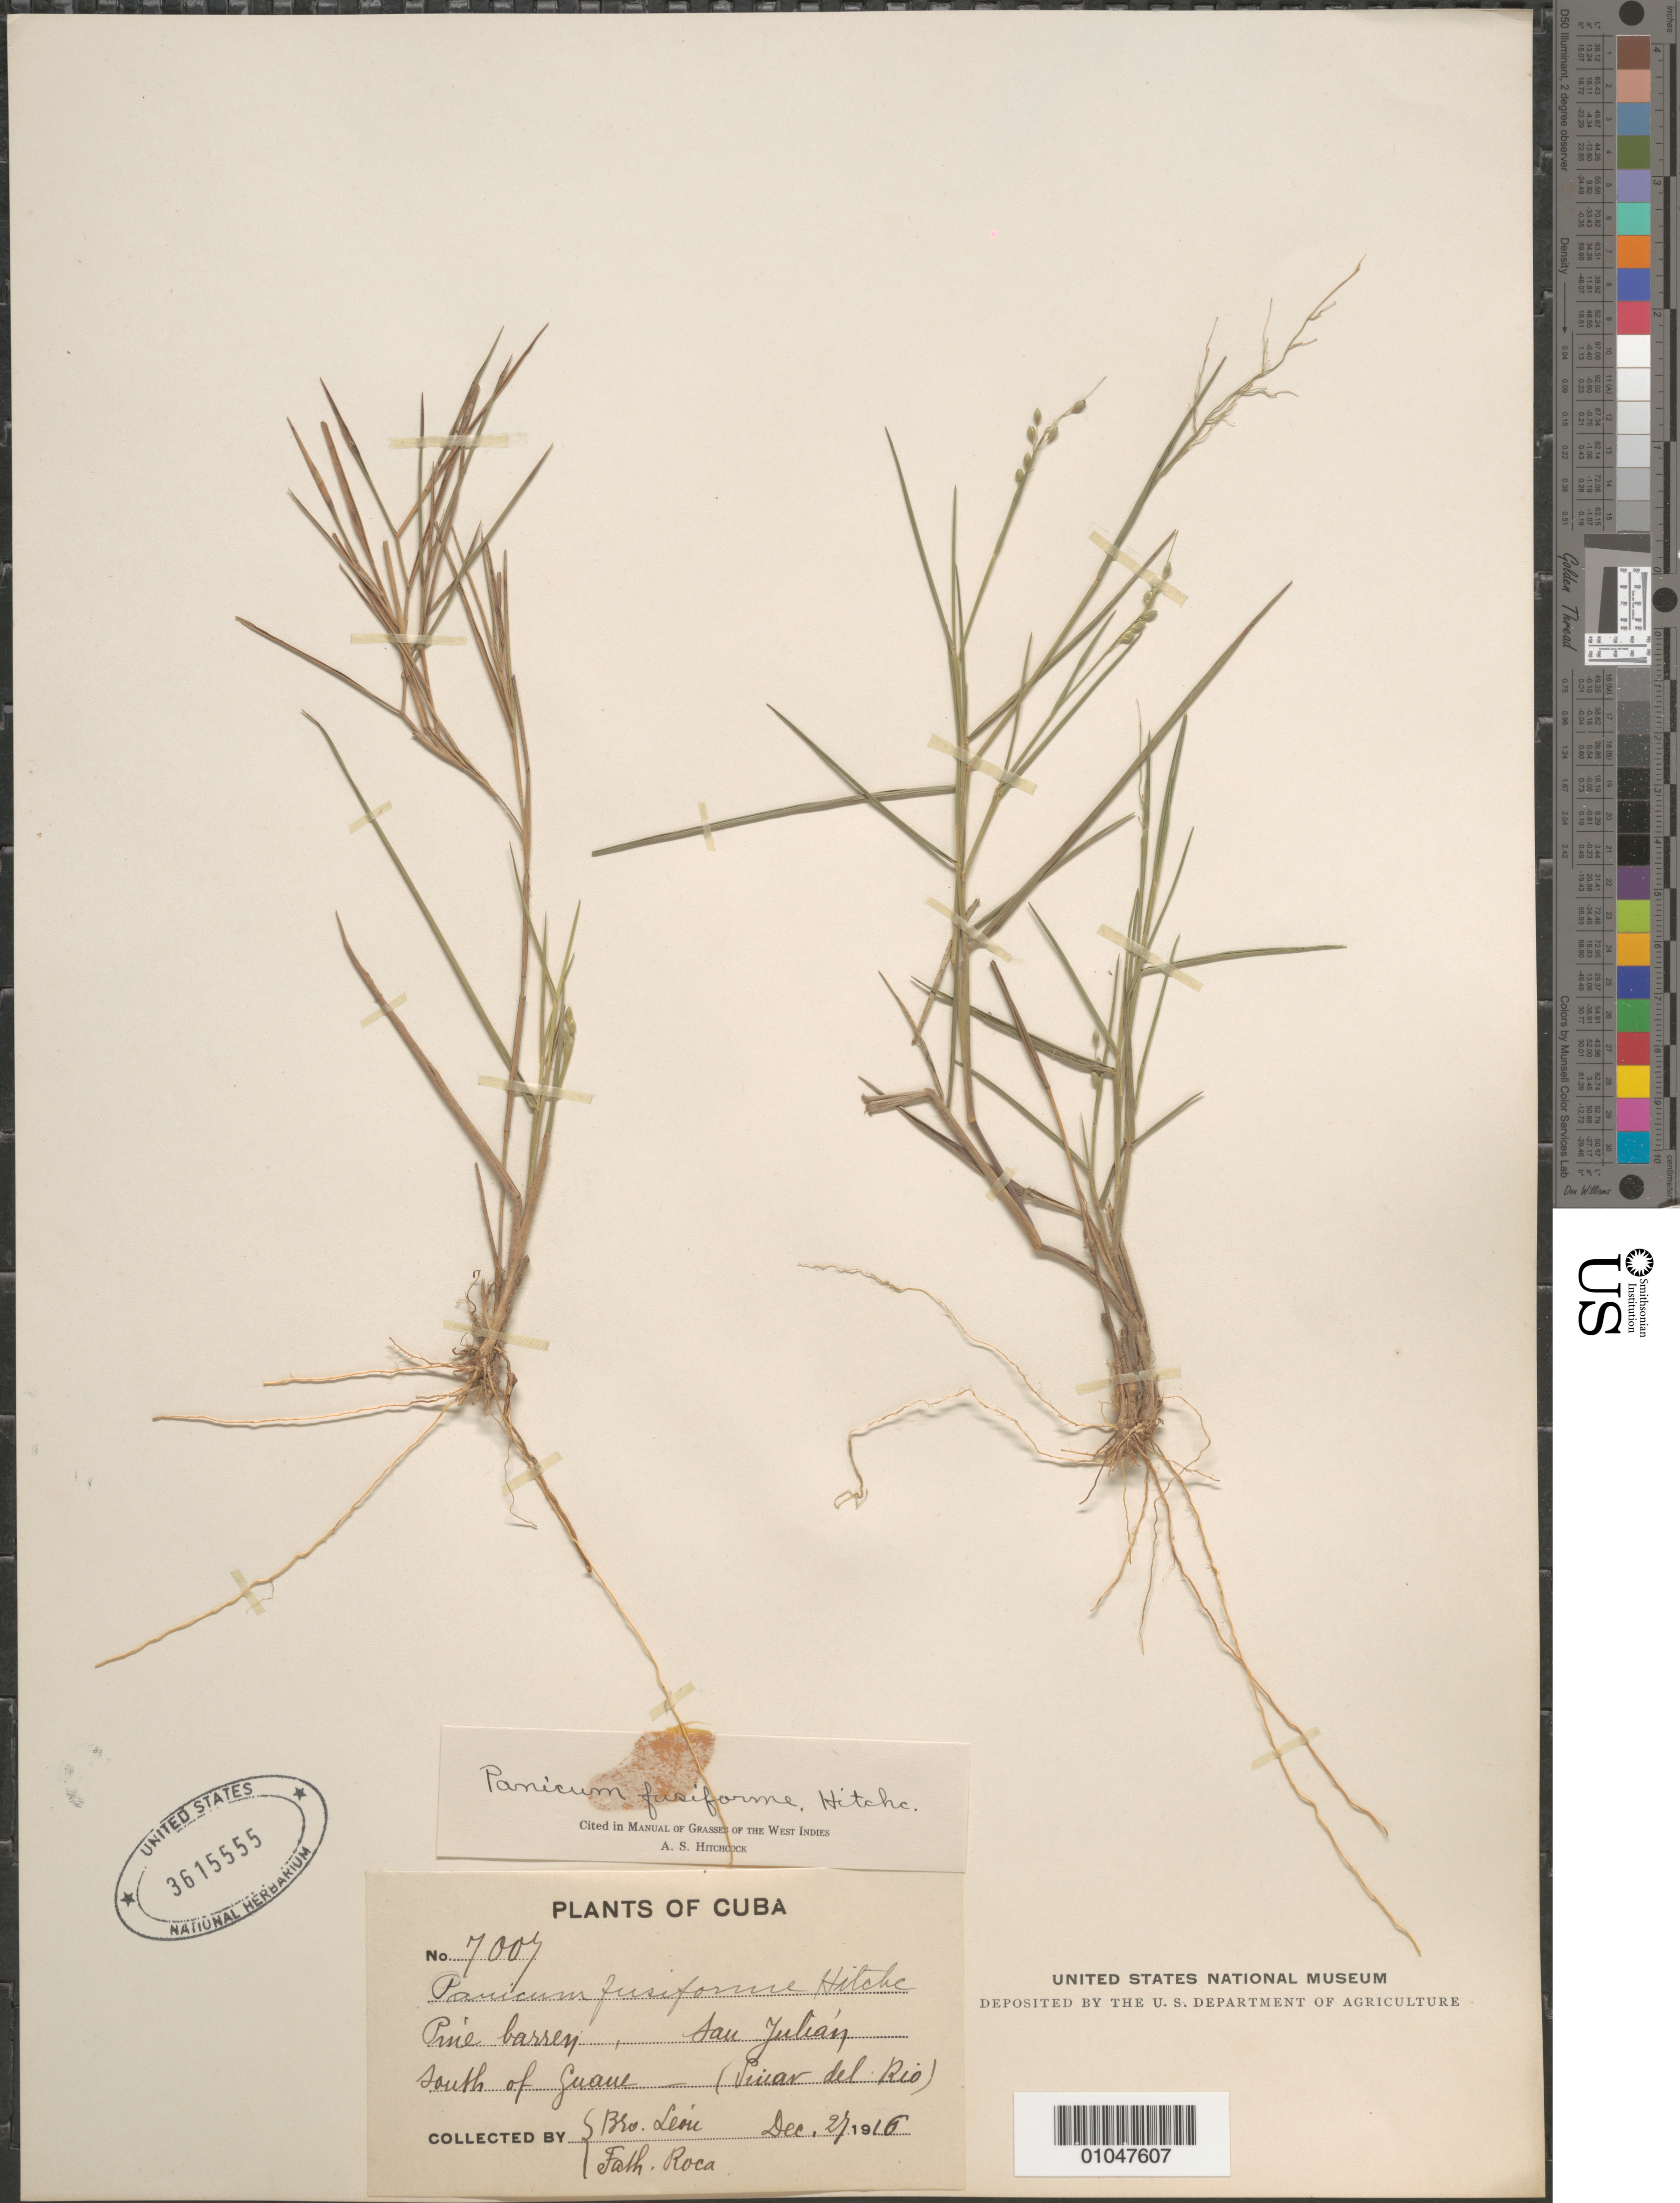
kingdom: Plantae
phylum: Tracheophyta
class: Liliopsida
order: Poales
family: Poaceae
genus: Panicum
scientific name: Panicum fusiforme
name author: Hitchc.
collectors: Bro. León & M. Roca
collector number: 7007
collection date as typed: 21 Dec 1916 or 27 Dec 1916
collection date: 1916-12-21 or 1916-12-27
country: Cuba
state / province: Pinar del Rio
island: Cuba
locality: San Julian, S of Guane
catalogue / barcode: US 3615555